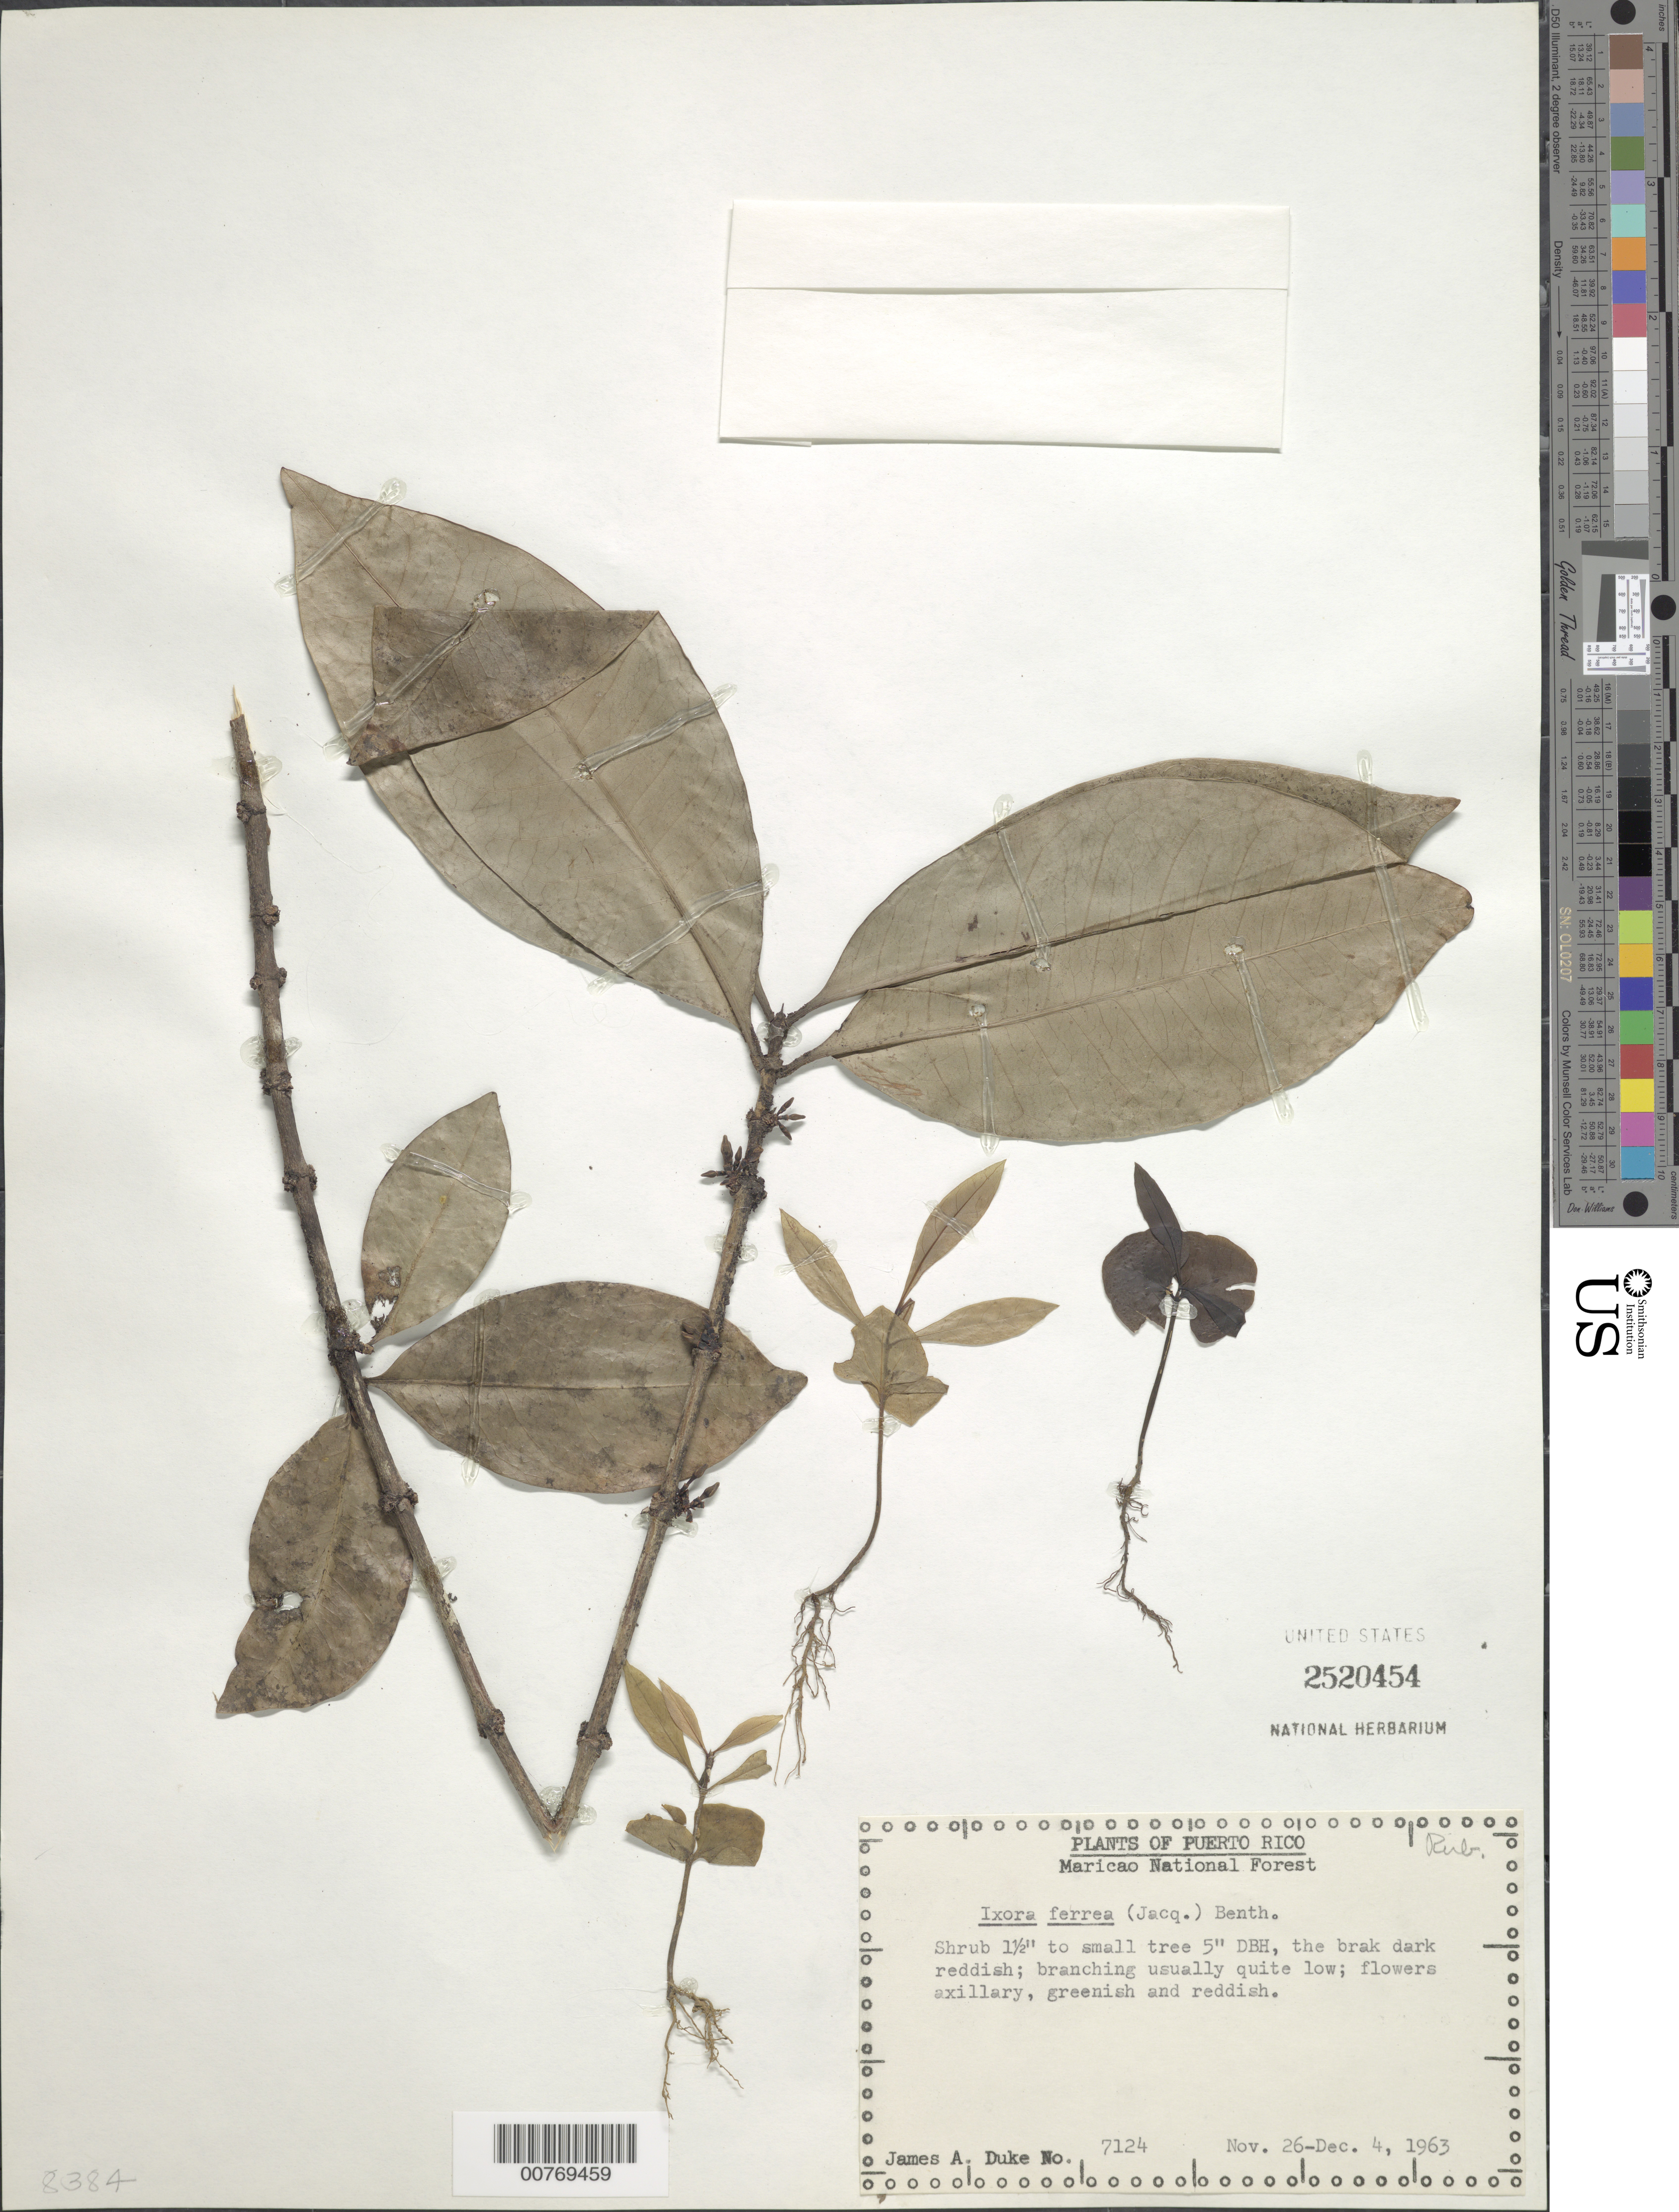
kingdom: Plantae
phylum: Tracheophyta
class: Magnoliopsida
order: Gentianales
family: Rubiaceae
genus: Ixora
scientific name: Ixora ferrea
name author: (Jacq.) Benth.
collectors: J. A. Duke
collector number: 7124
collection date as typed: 26 Nov 1963 to 04 Dec 1963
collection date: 1963-11-26/1963-12-04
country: Puerto Rico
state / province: Maricao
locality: Maricao National Forest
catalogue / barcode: US 2520454